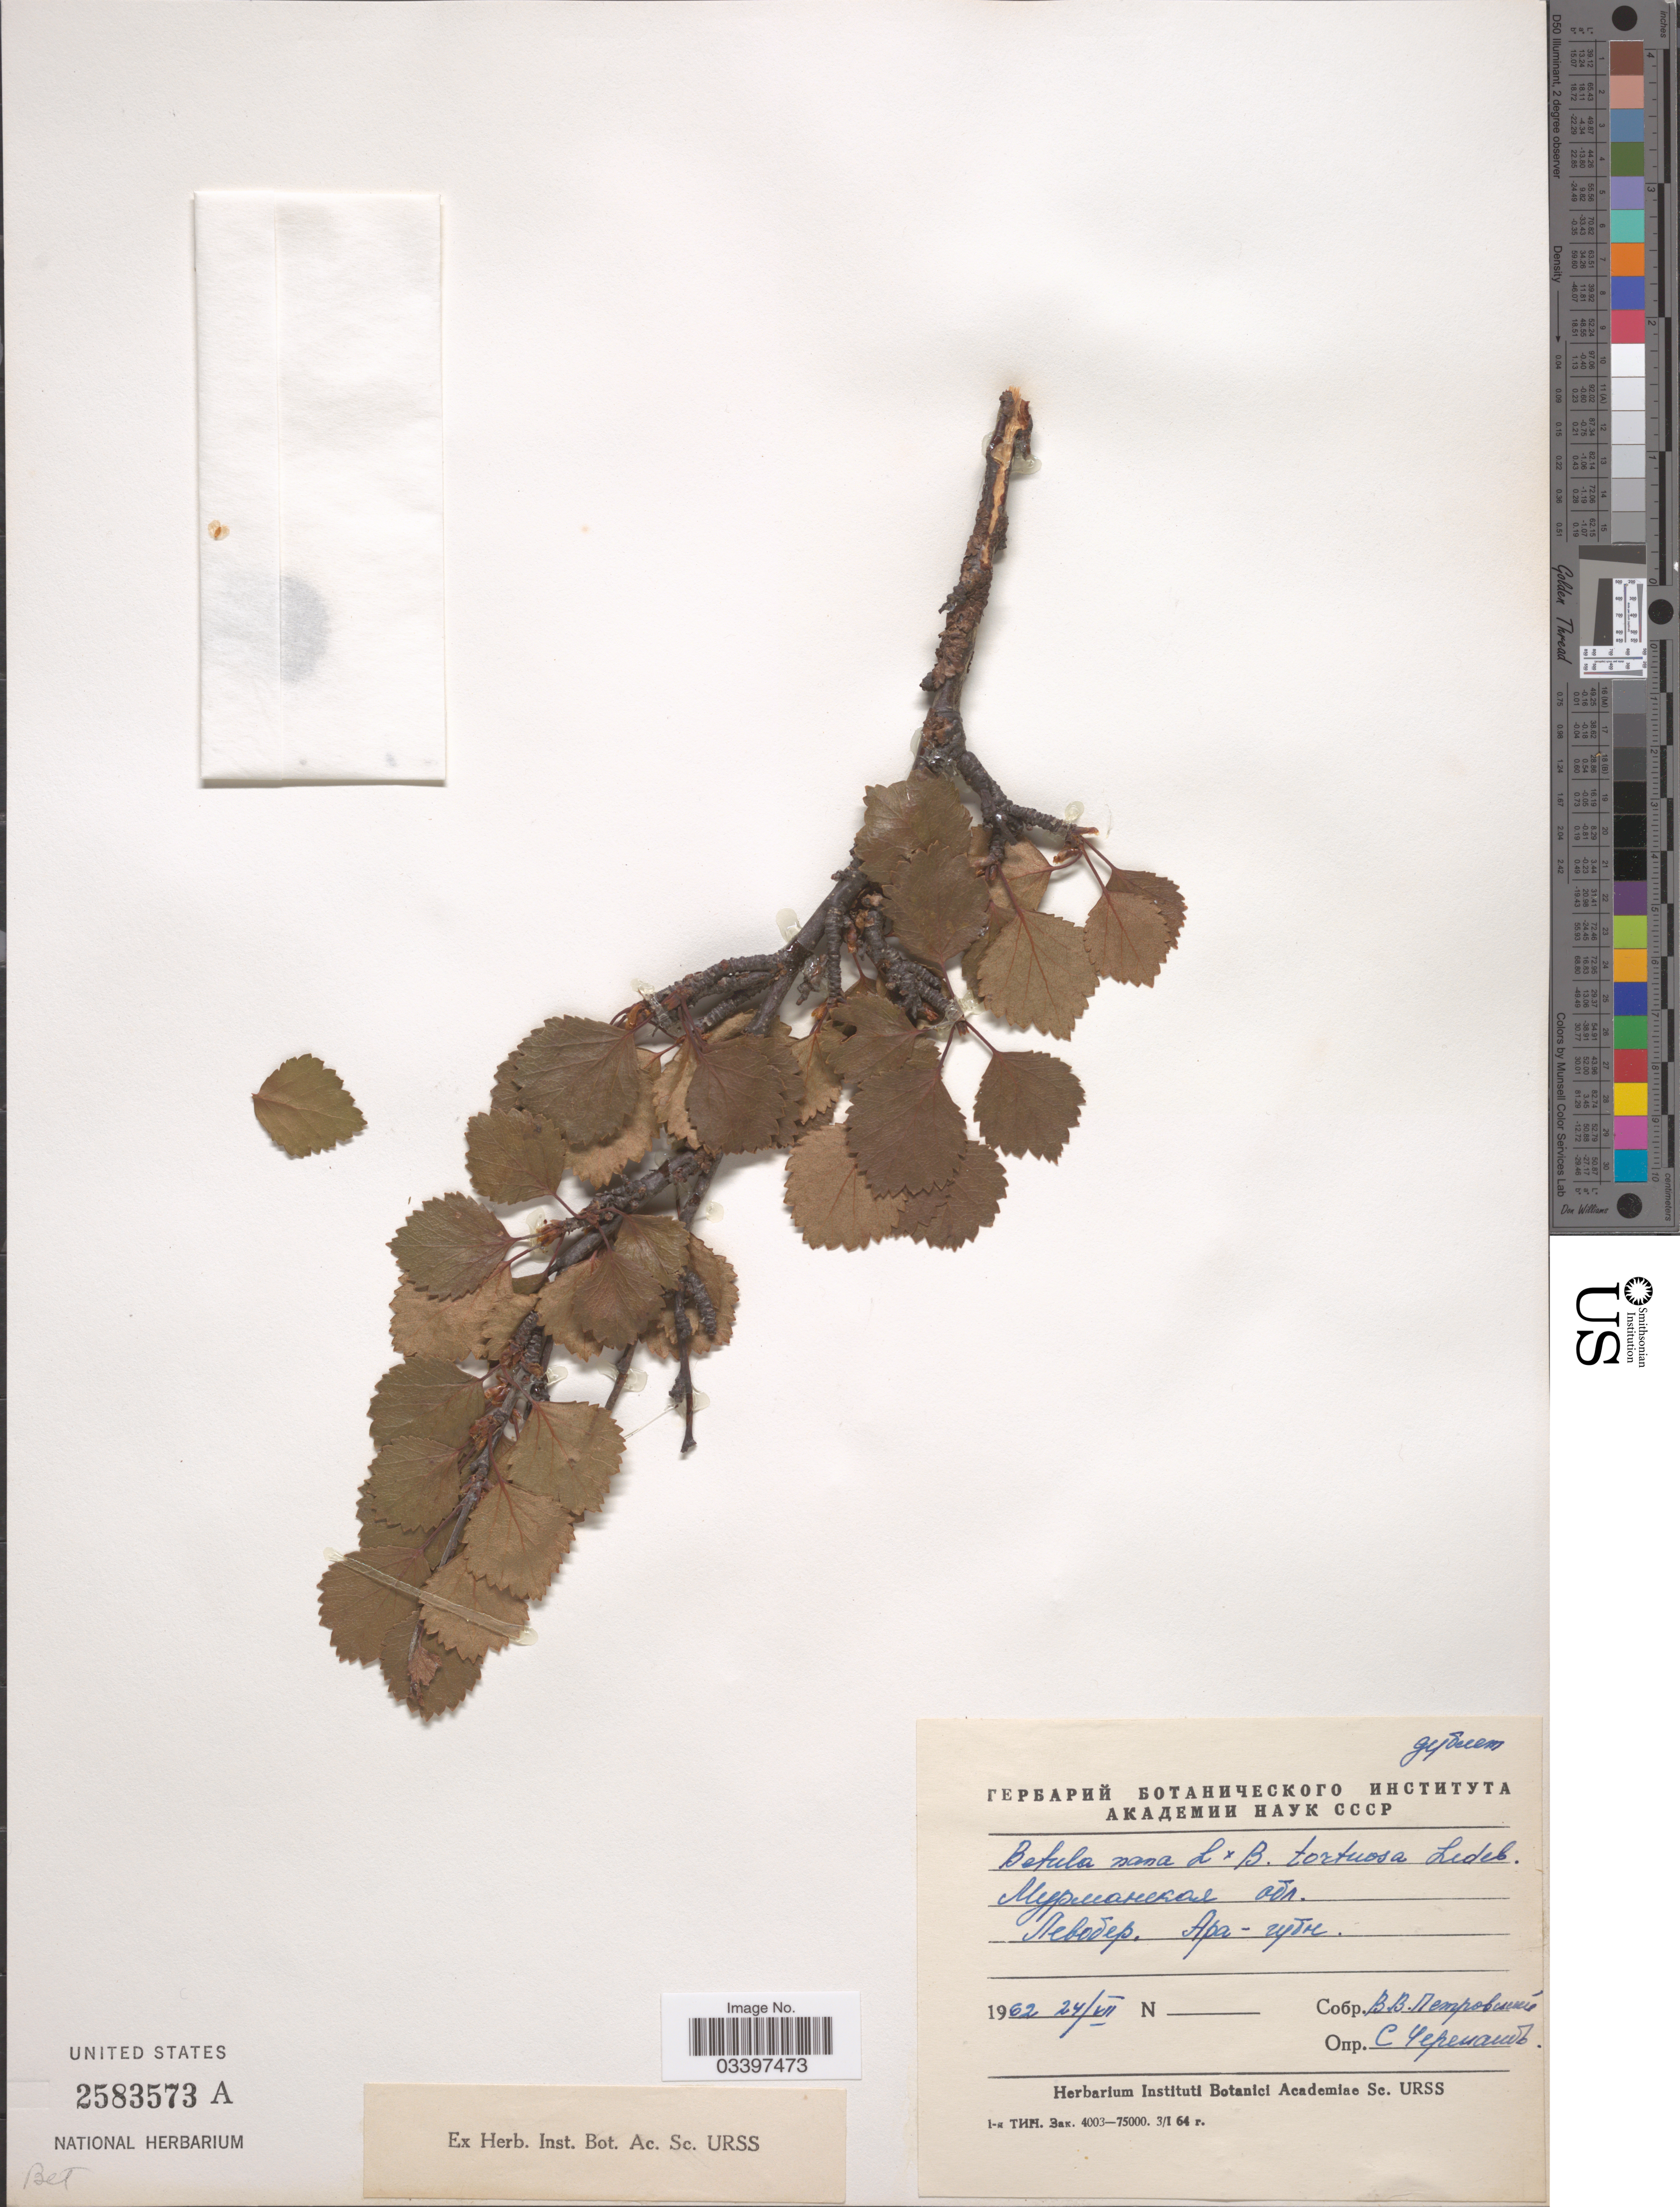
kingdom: Plantae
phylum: Tracheophyta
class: Magnoliopsida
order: Fagales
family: Betulaceae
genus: Betula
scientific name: Betula nana x B. tortuosa Ledeb.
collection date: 1962-07-24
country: U.S.S.R.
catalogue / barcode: US 2583573A